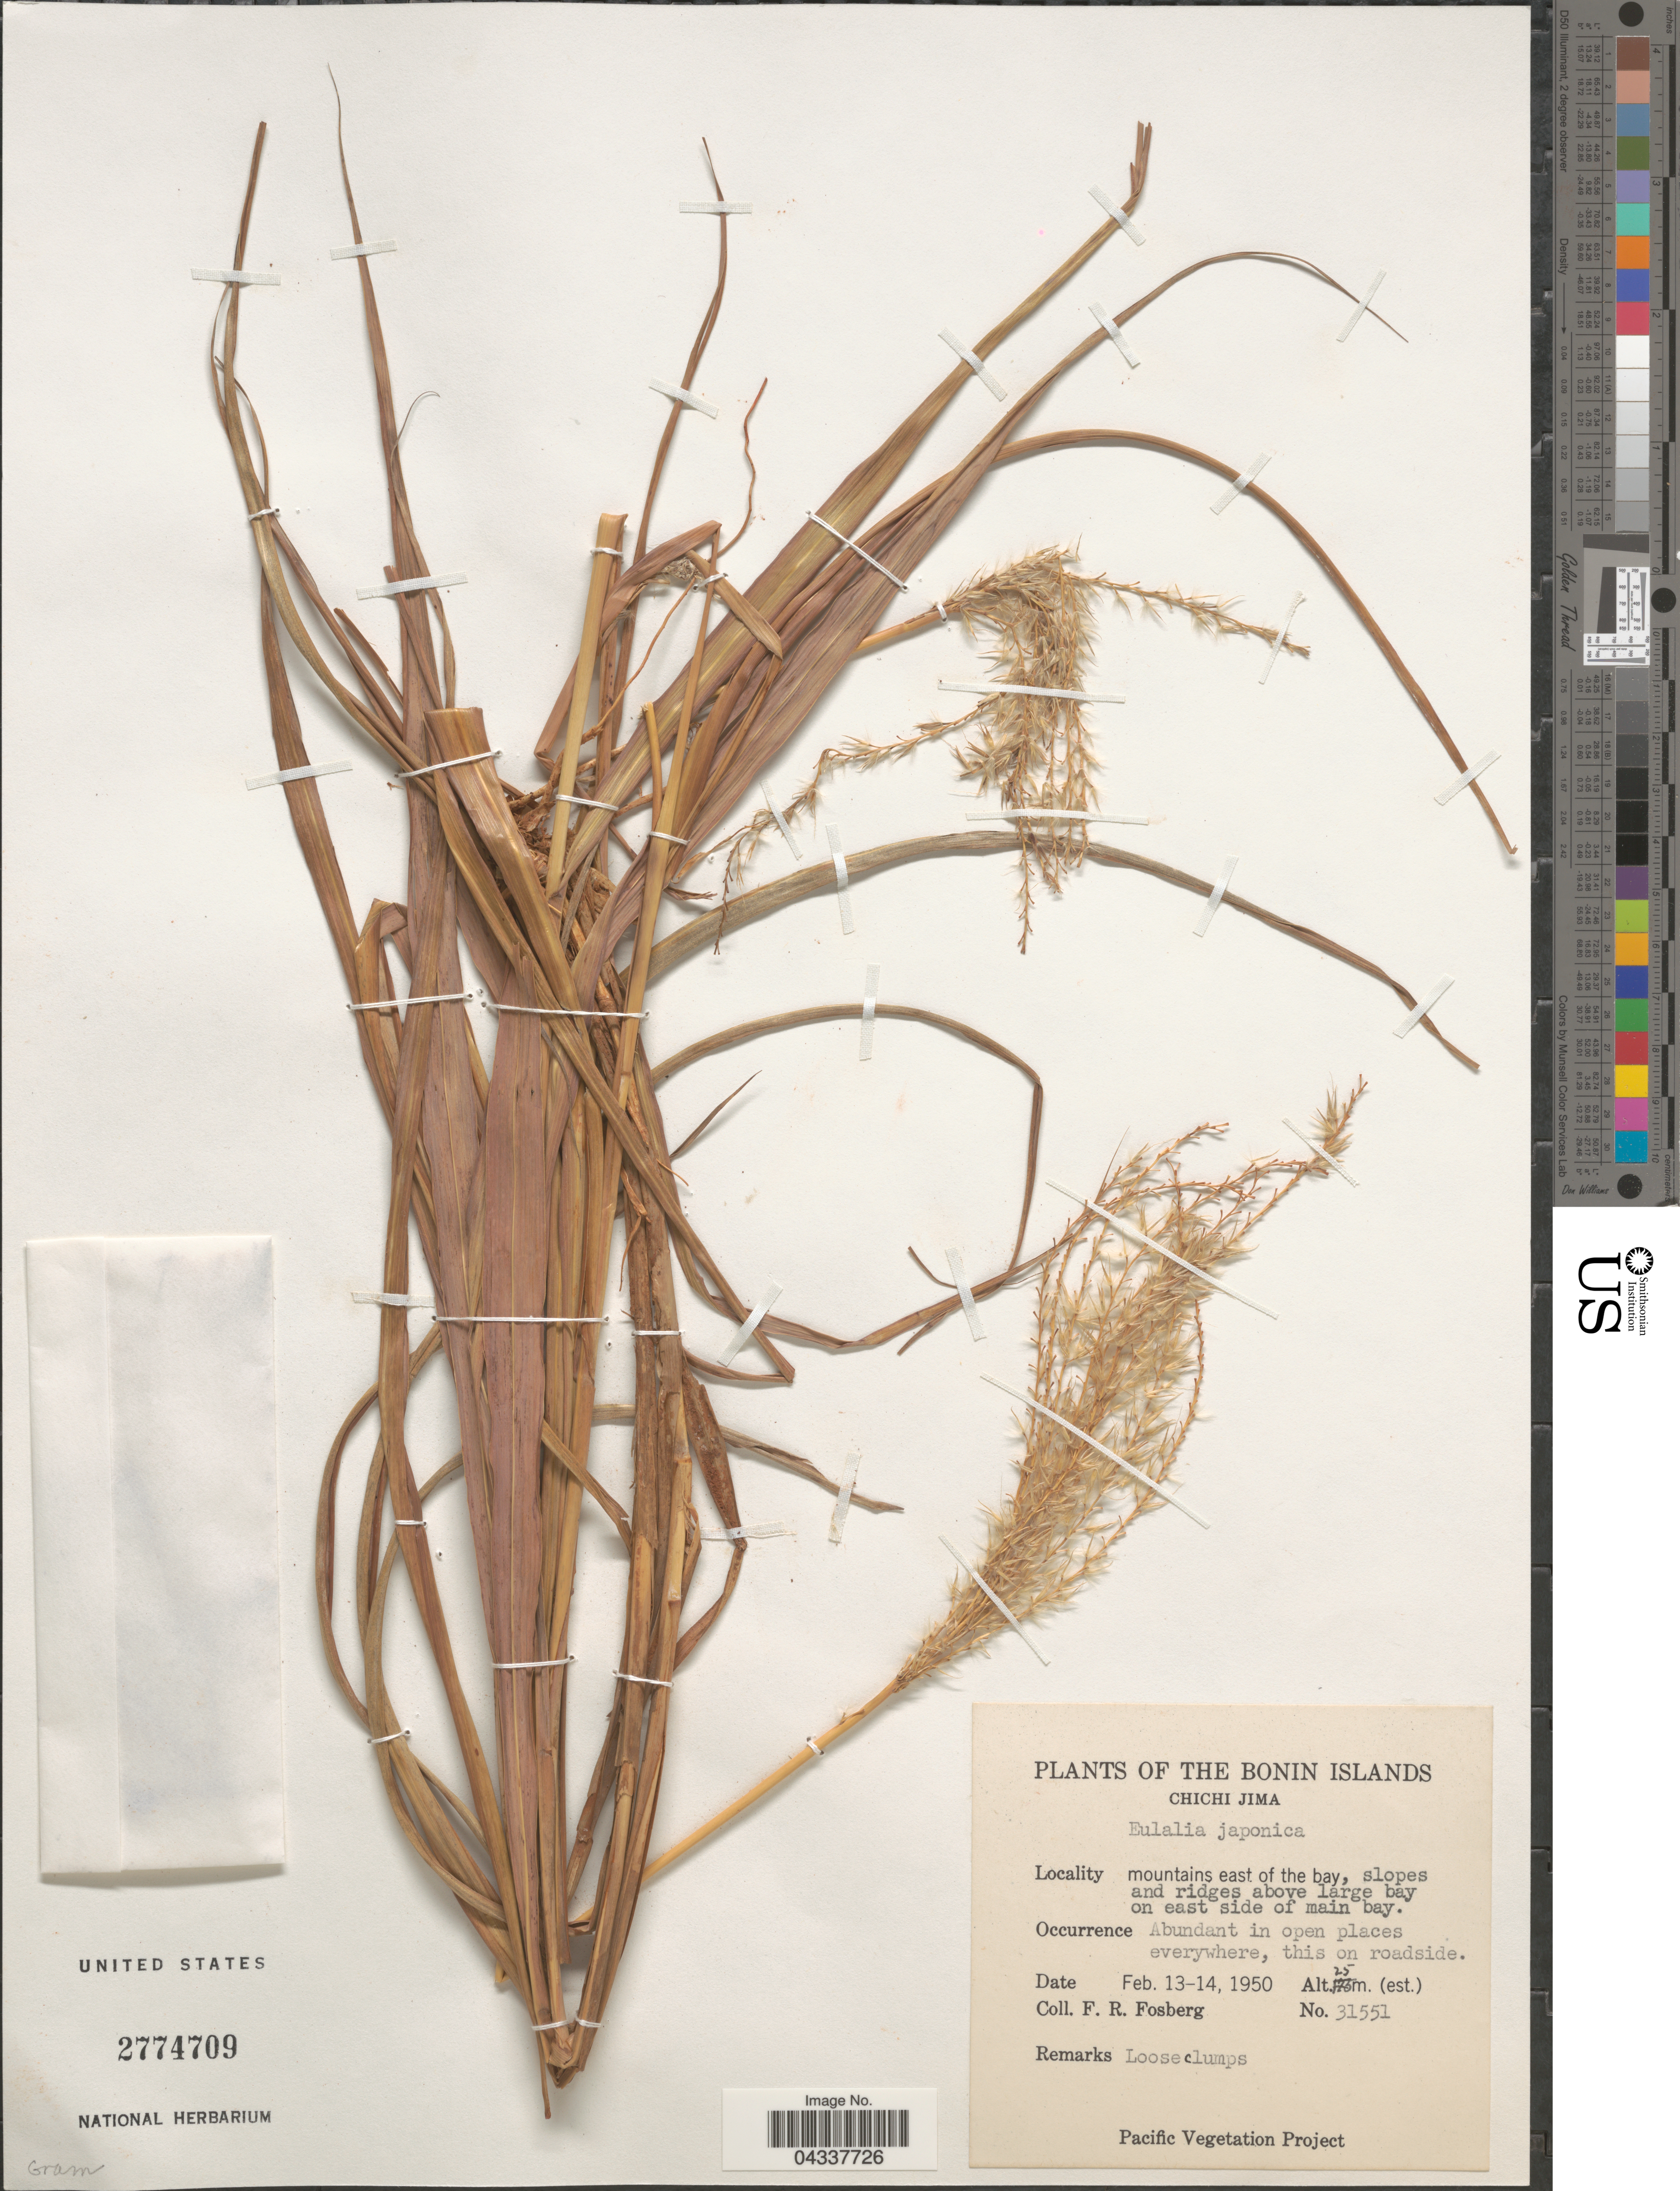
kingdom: Plantae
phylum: Tracheophyta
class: Liliopsida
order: Poales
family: Poaceae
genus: Miscanthus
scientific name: Miscanthus sinensis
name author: Andersson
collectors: F. R. Fosberg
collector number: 31551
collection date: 1950-02-13/1950-02-14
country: Japan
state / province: Tokyo, Federal City of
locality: Bonin Islands. Chichi Jima. Mountains east of the bay, slopes and ridges above large bay on east side of main bay.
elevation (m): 25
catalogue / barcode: US 2774709